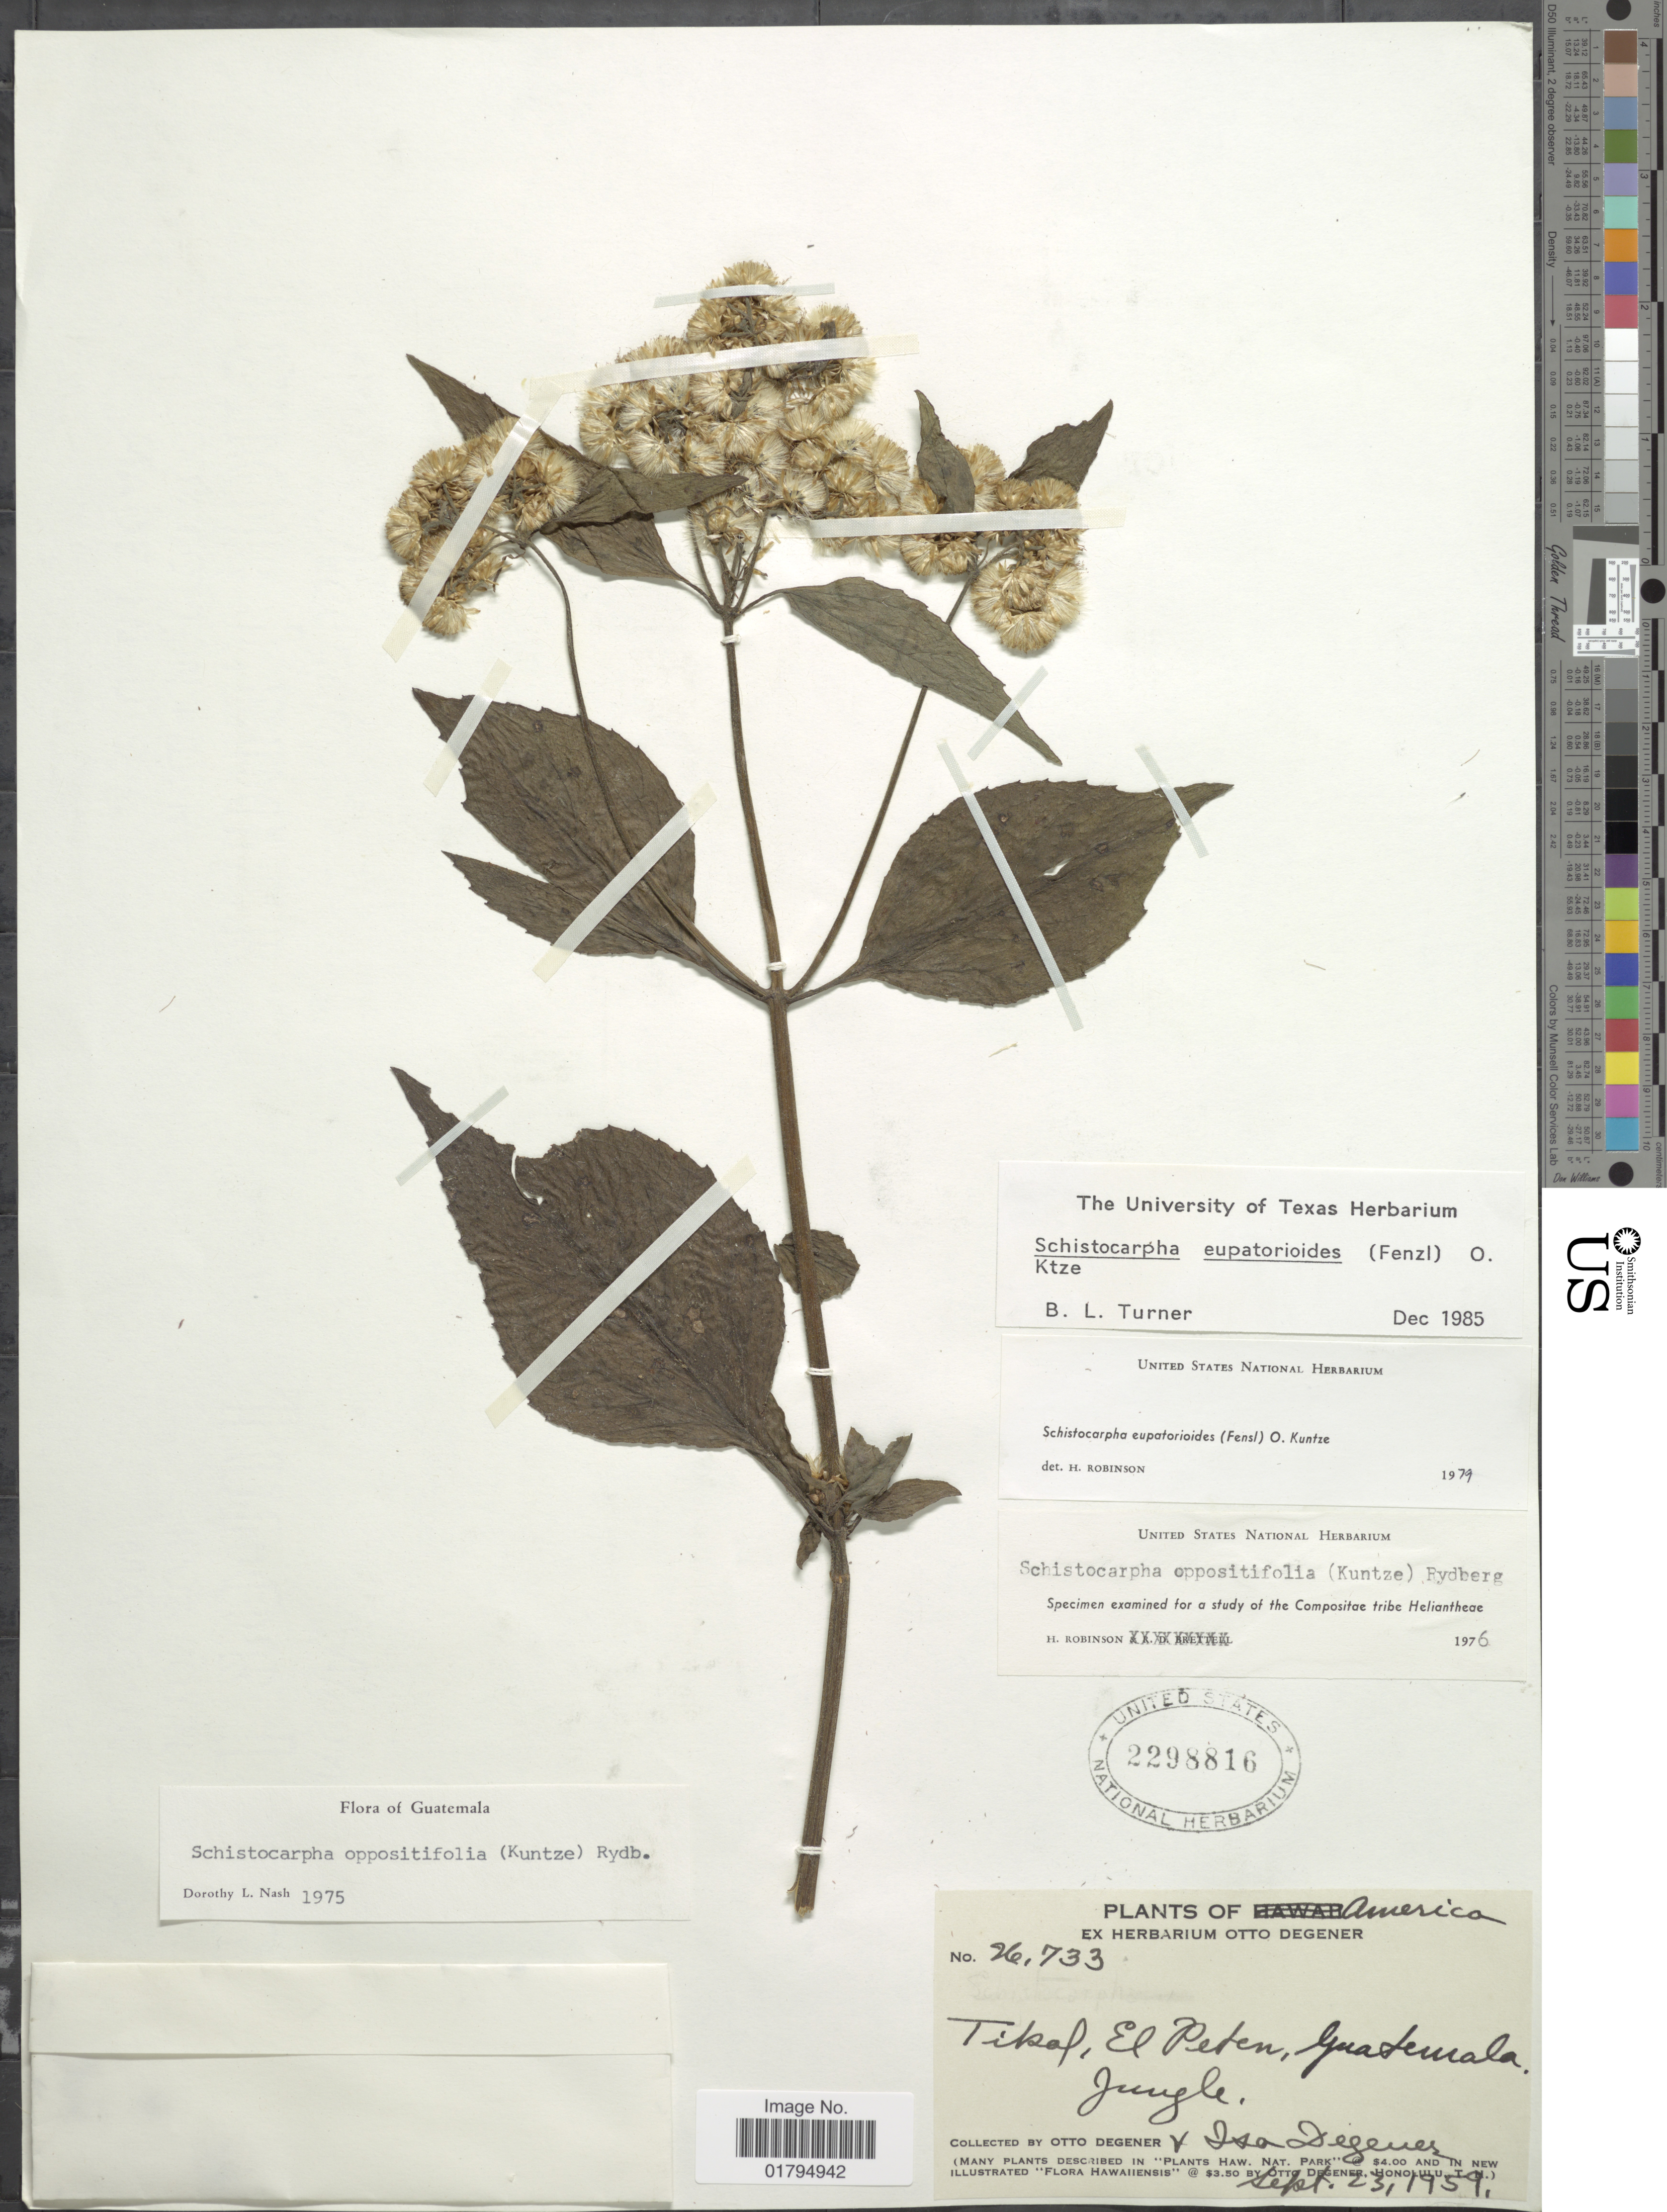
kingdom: Plantae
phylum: Tracheophyta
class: Magnoliopsida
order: Asterales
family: Asteraceae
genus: Schistocarpha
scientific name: Schistocarpha eupatorioides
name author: (Fenzl) Kuntze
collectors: O. Degener & I. Degener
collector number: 26733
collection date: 1959-09-23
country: Guatemala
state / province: El Petén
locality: Tikal, Jungle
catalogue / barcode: US 2298816